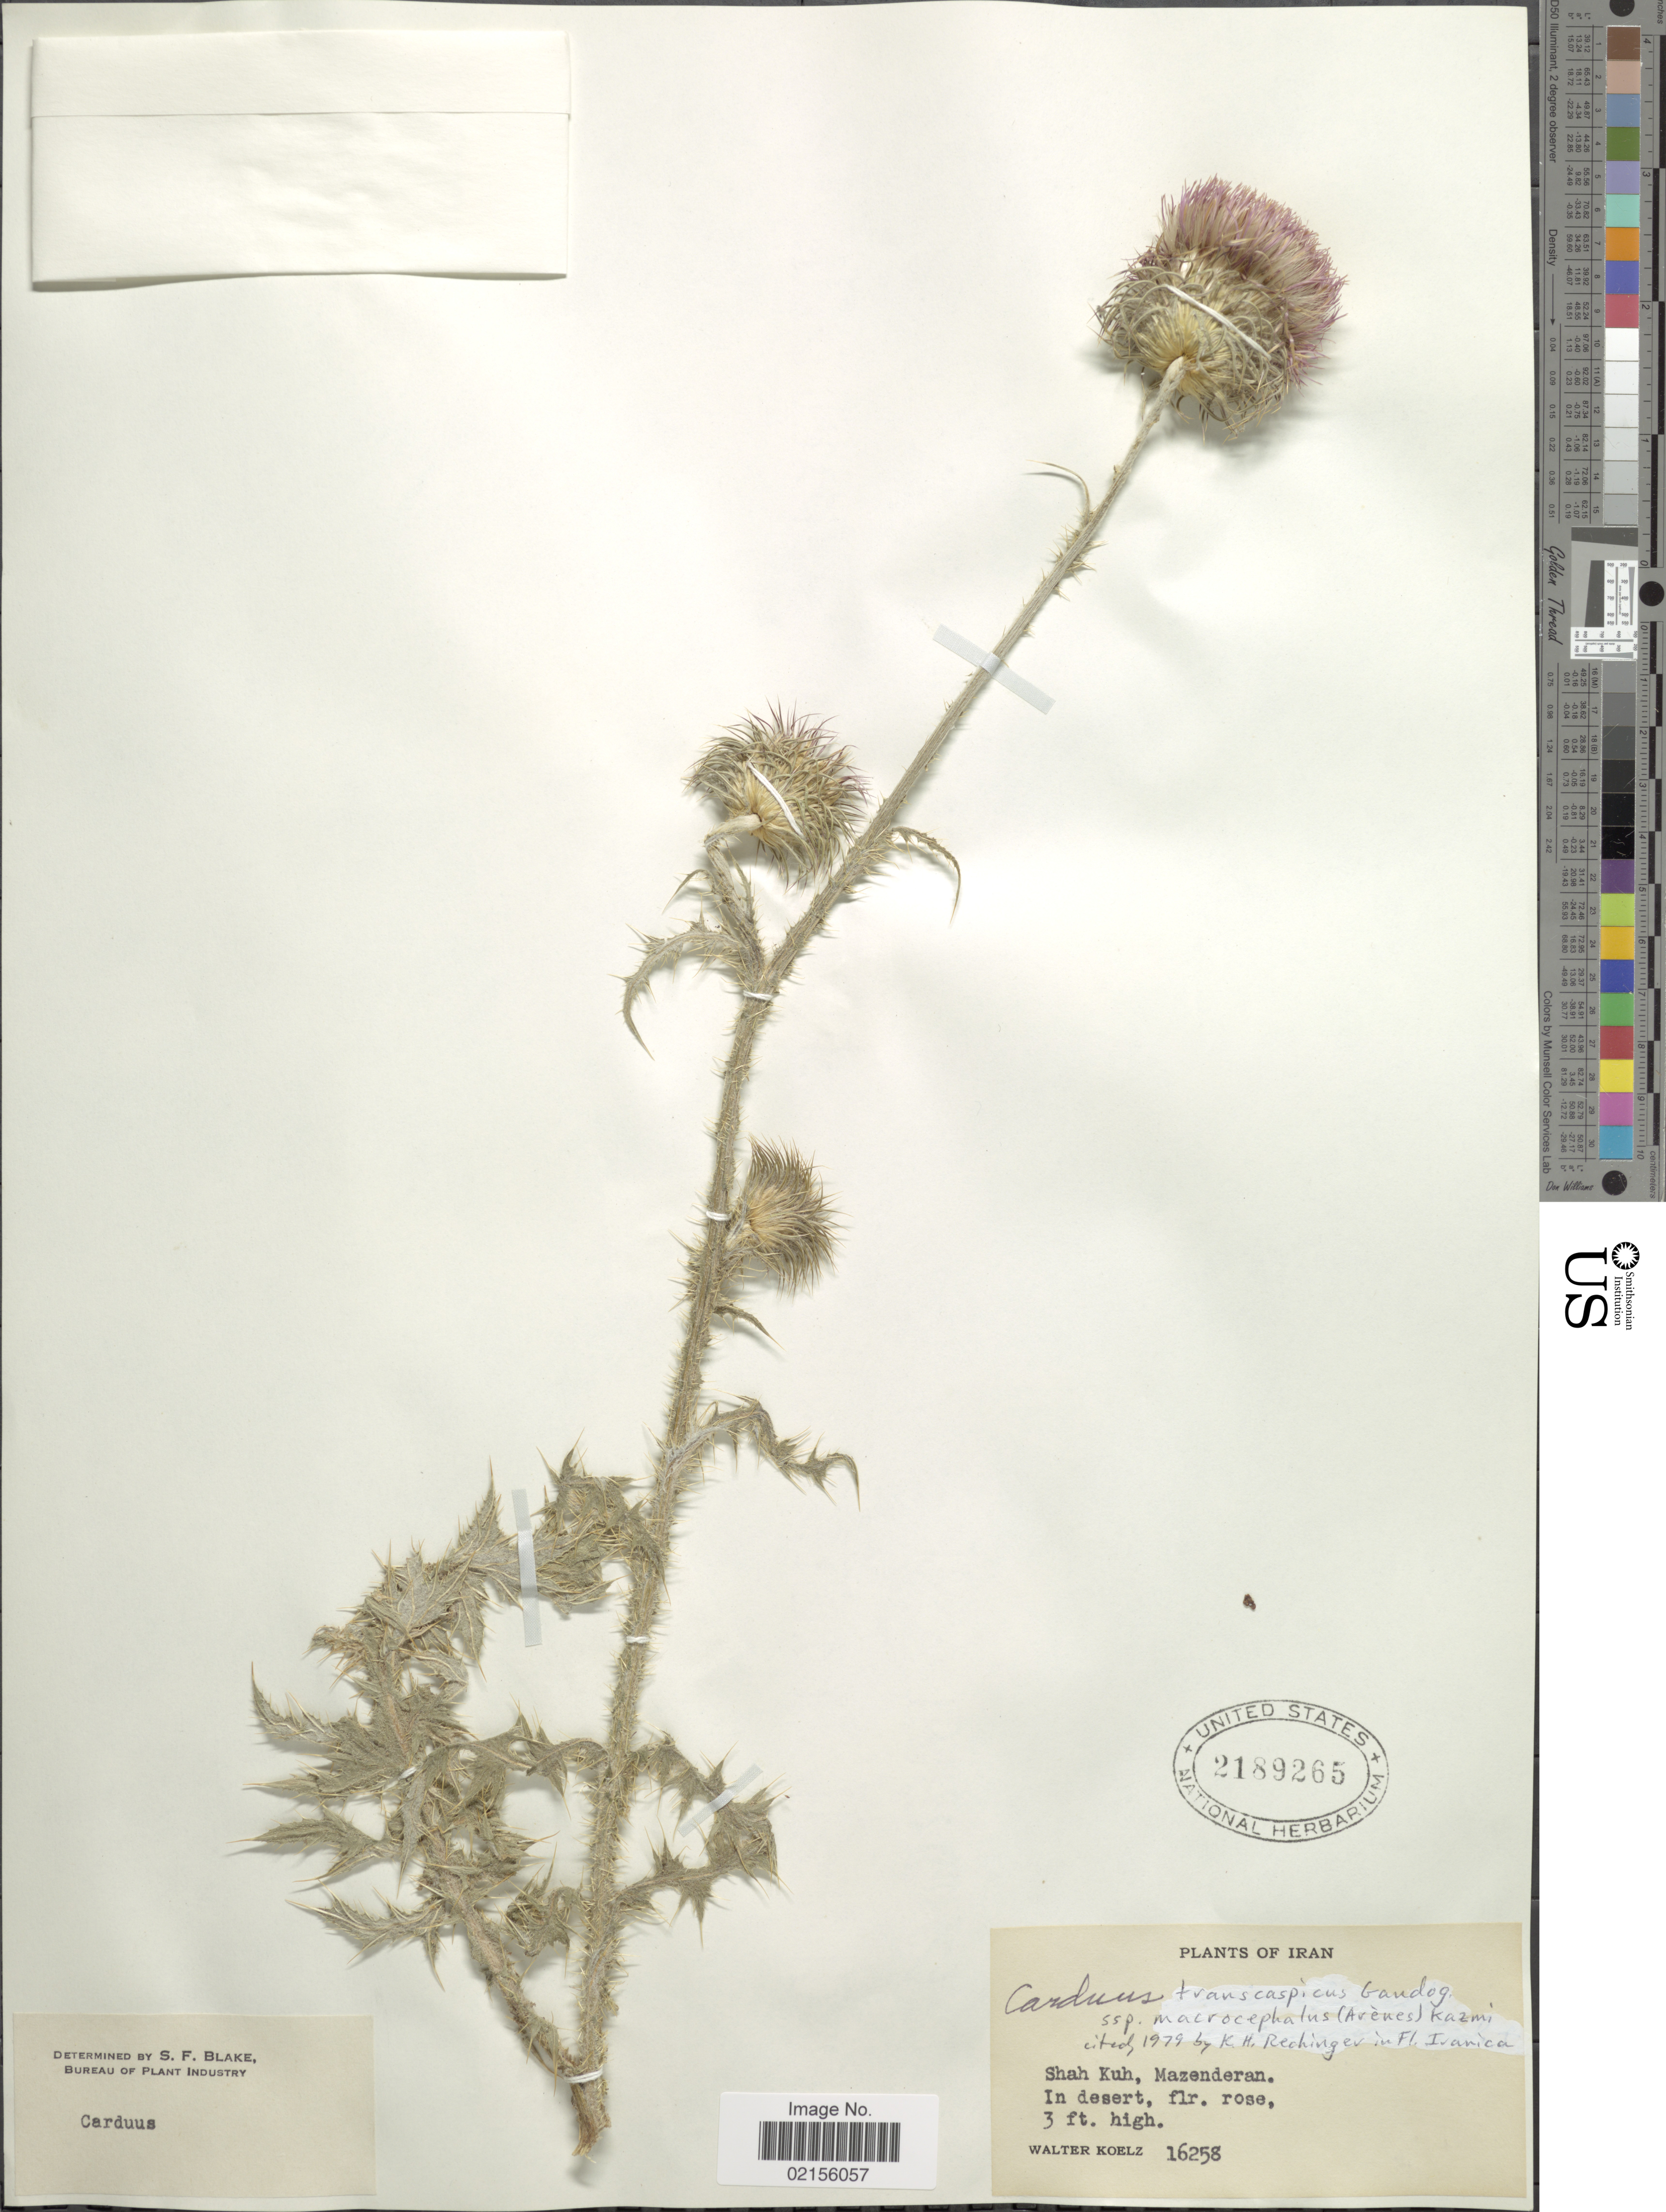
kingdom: Plantae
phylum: Tracheophyta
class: Magnoliopsida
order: Asterales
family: Asteraceae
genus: Carduus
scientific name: Carduus transcaspicus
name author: Gand.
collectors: W. N. Koelz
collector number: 16258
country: Iran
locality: Shah Kuh, Mazendera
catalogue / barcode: US 2189265